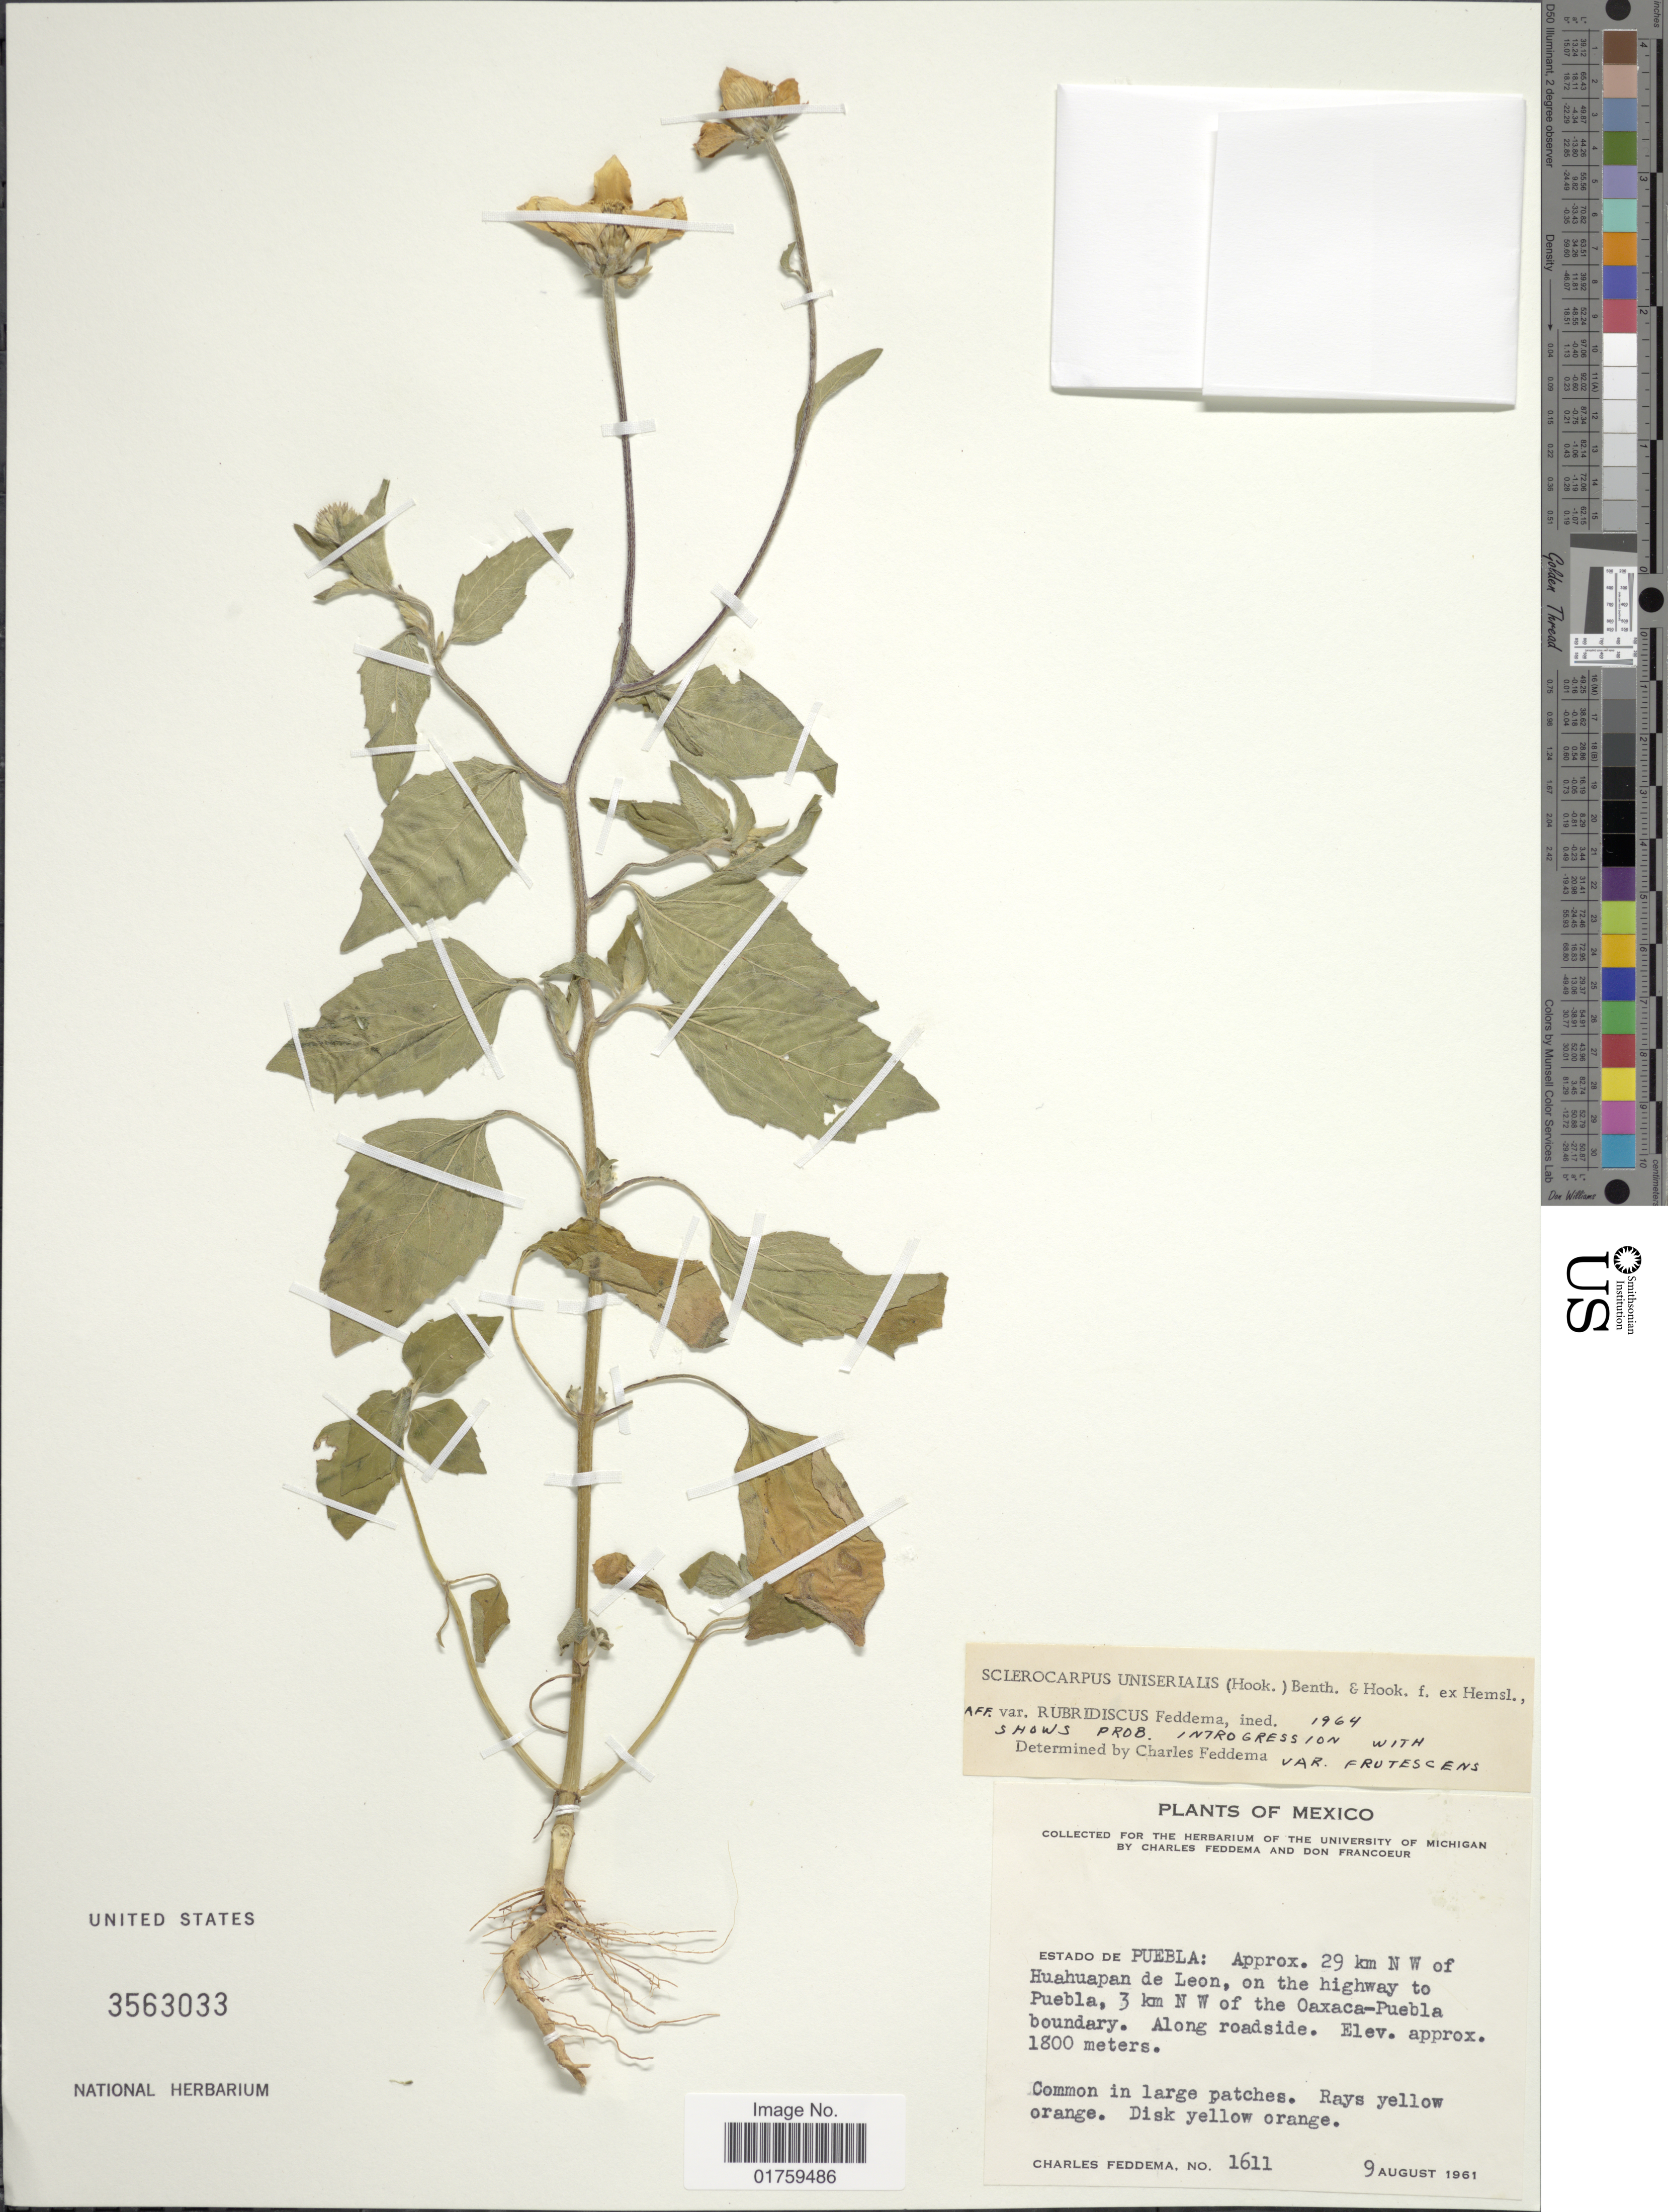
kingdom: Plantae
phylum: Tracheophyta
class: Magnoliopsida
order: Asterales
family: Asteraceae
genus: Sclerocarpus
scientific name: Sclerocarpus uniserialis var. frutescens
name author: (Brandegee) Feddema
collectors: C. Feddema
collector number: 1611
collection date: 1961-08-09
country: Mexico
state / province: Puebla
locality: Estado de Puebla: Approx. 29 km N W of Huahuapan de Leon, on the highway to Puebla, 3 km N W of the Oaxaca-Puebla boundary. Along roadside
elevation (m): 1800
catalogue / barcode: US 3563033